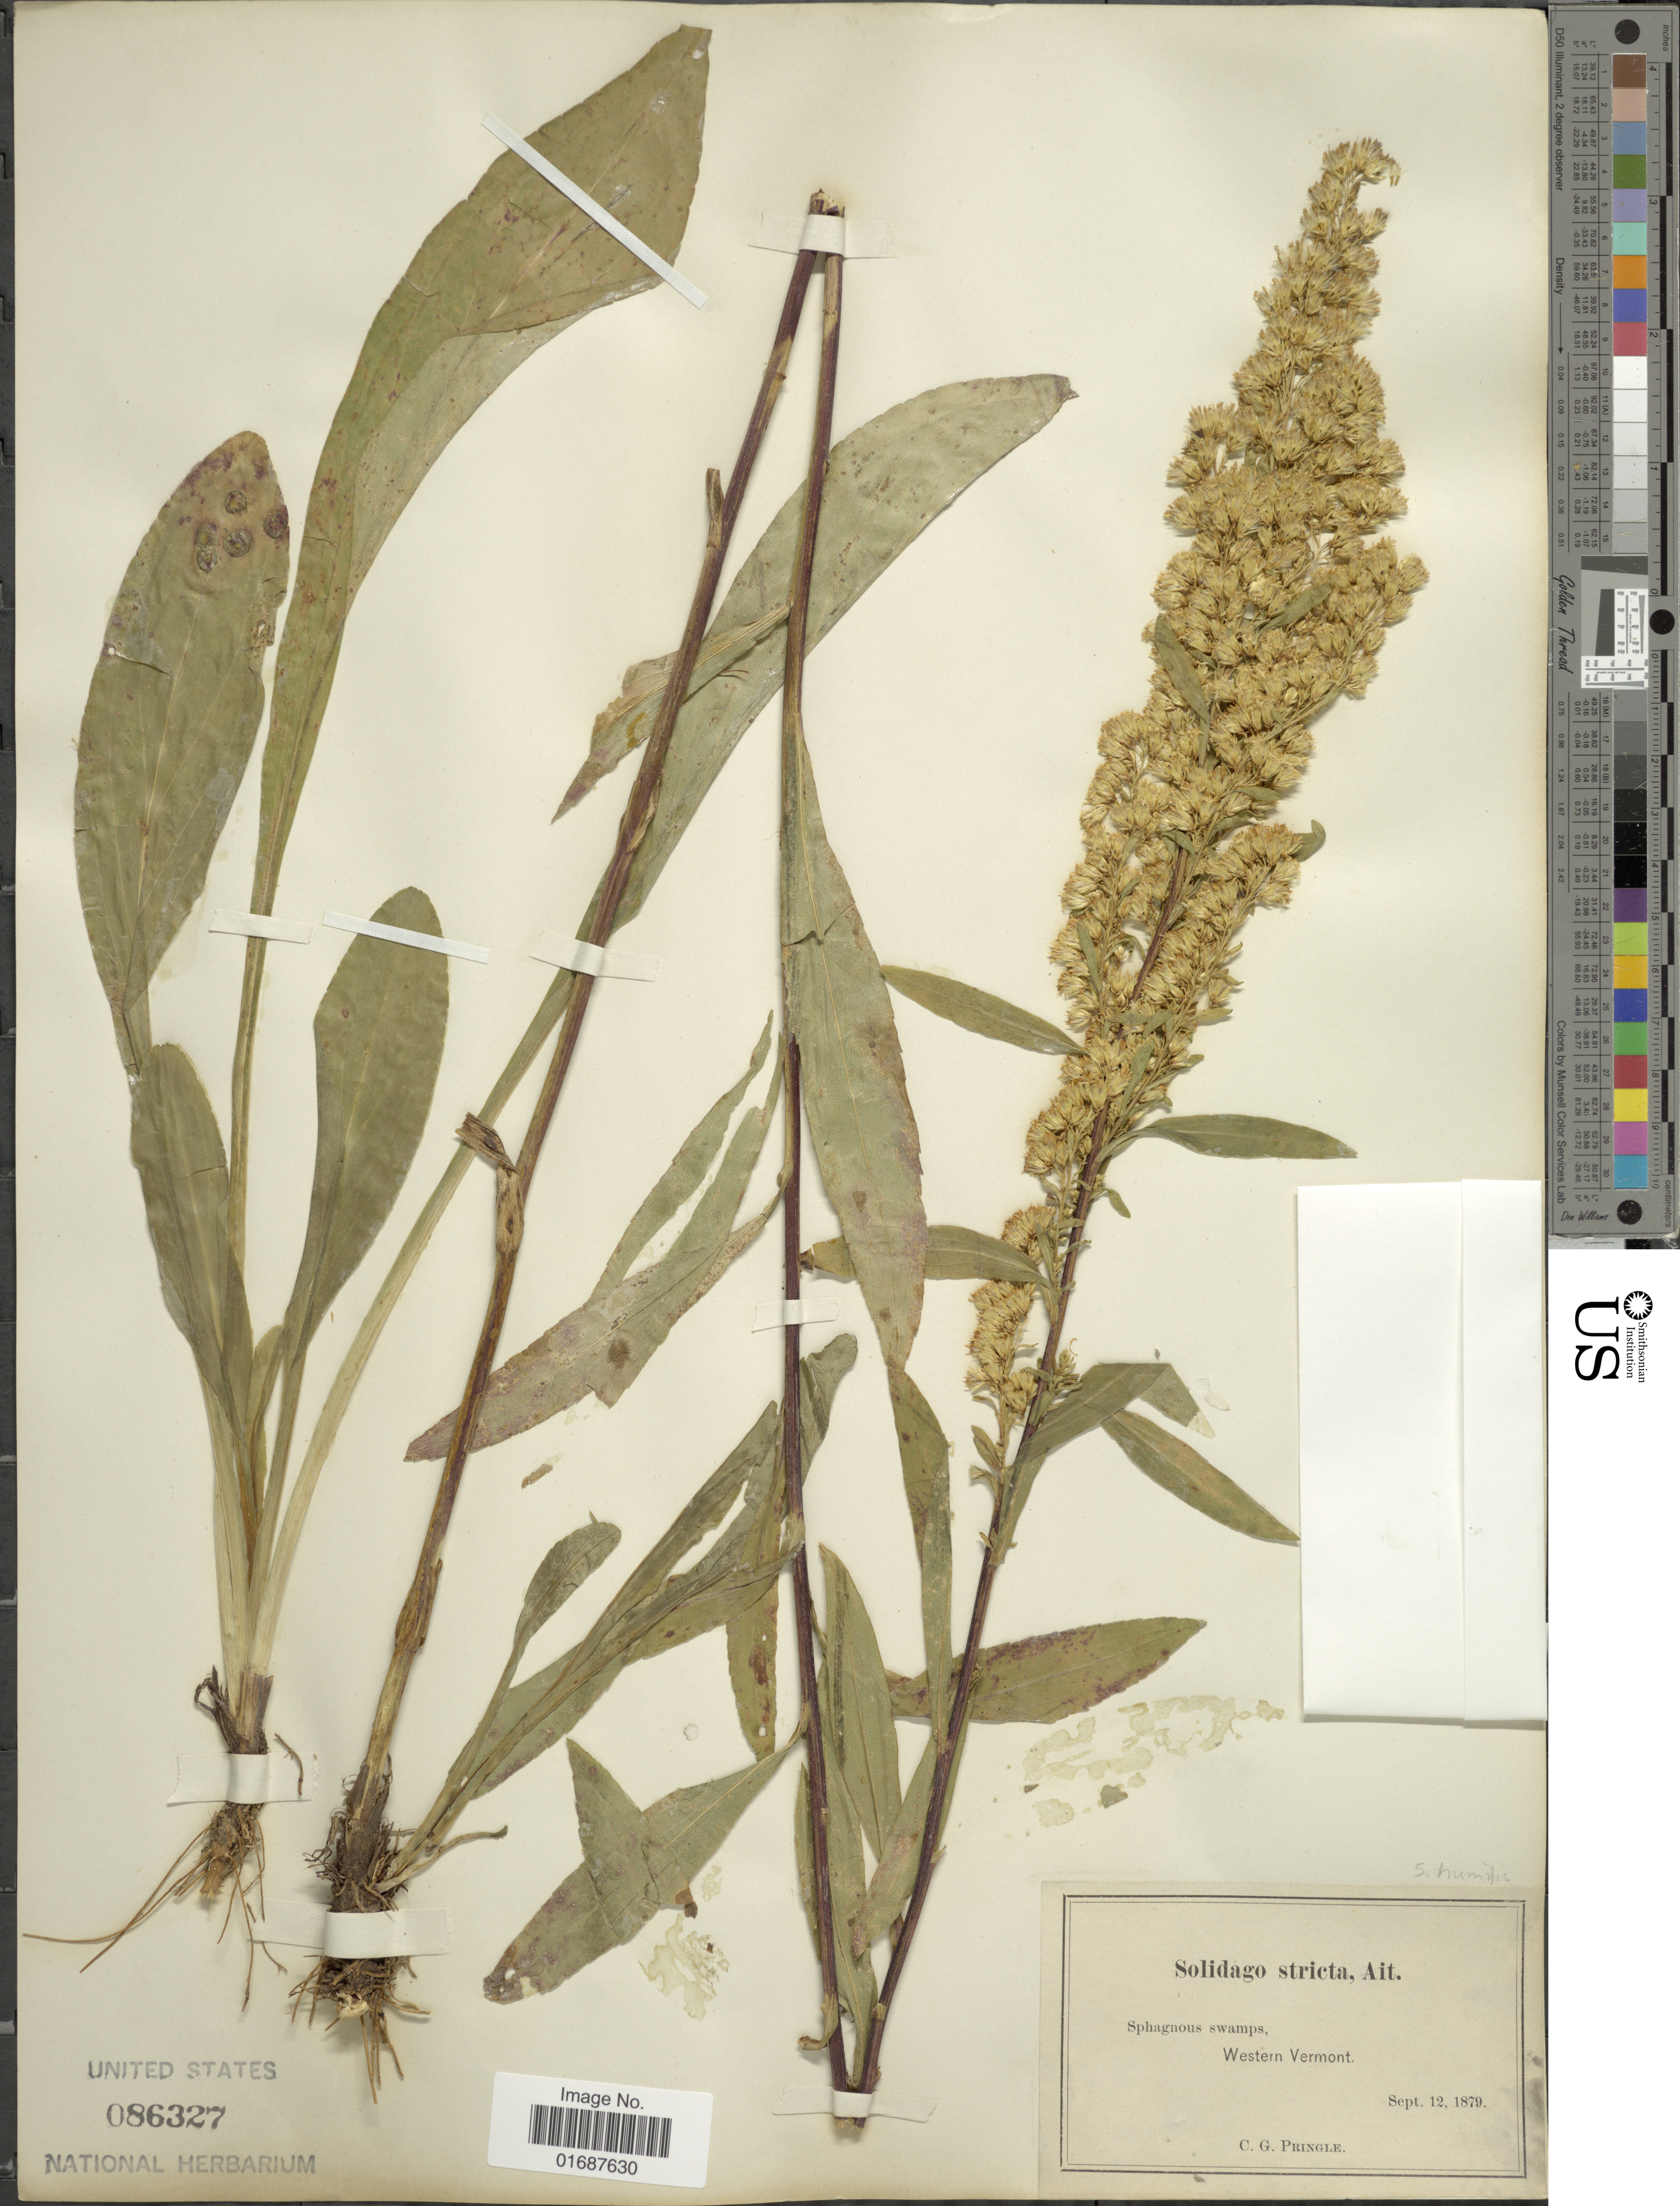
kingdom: Plantae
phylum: Tracheophyta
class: Magnoliopsida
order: Asterales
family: Asteraceae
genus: Solidago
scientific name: Solidago stricta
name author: Aiton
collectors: C. G. Pringle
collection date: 1879-09-12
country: United States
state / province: Vermont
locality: Western Vermont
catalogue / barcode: US 86327